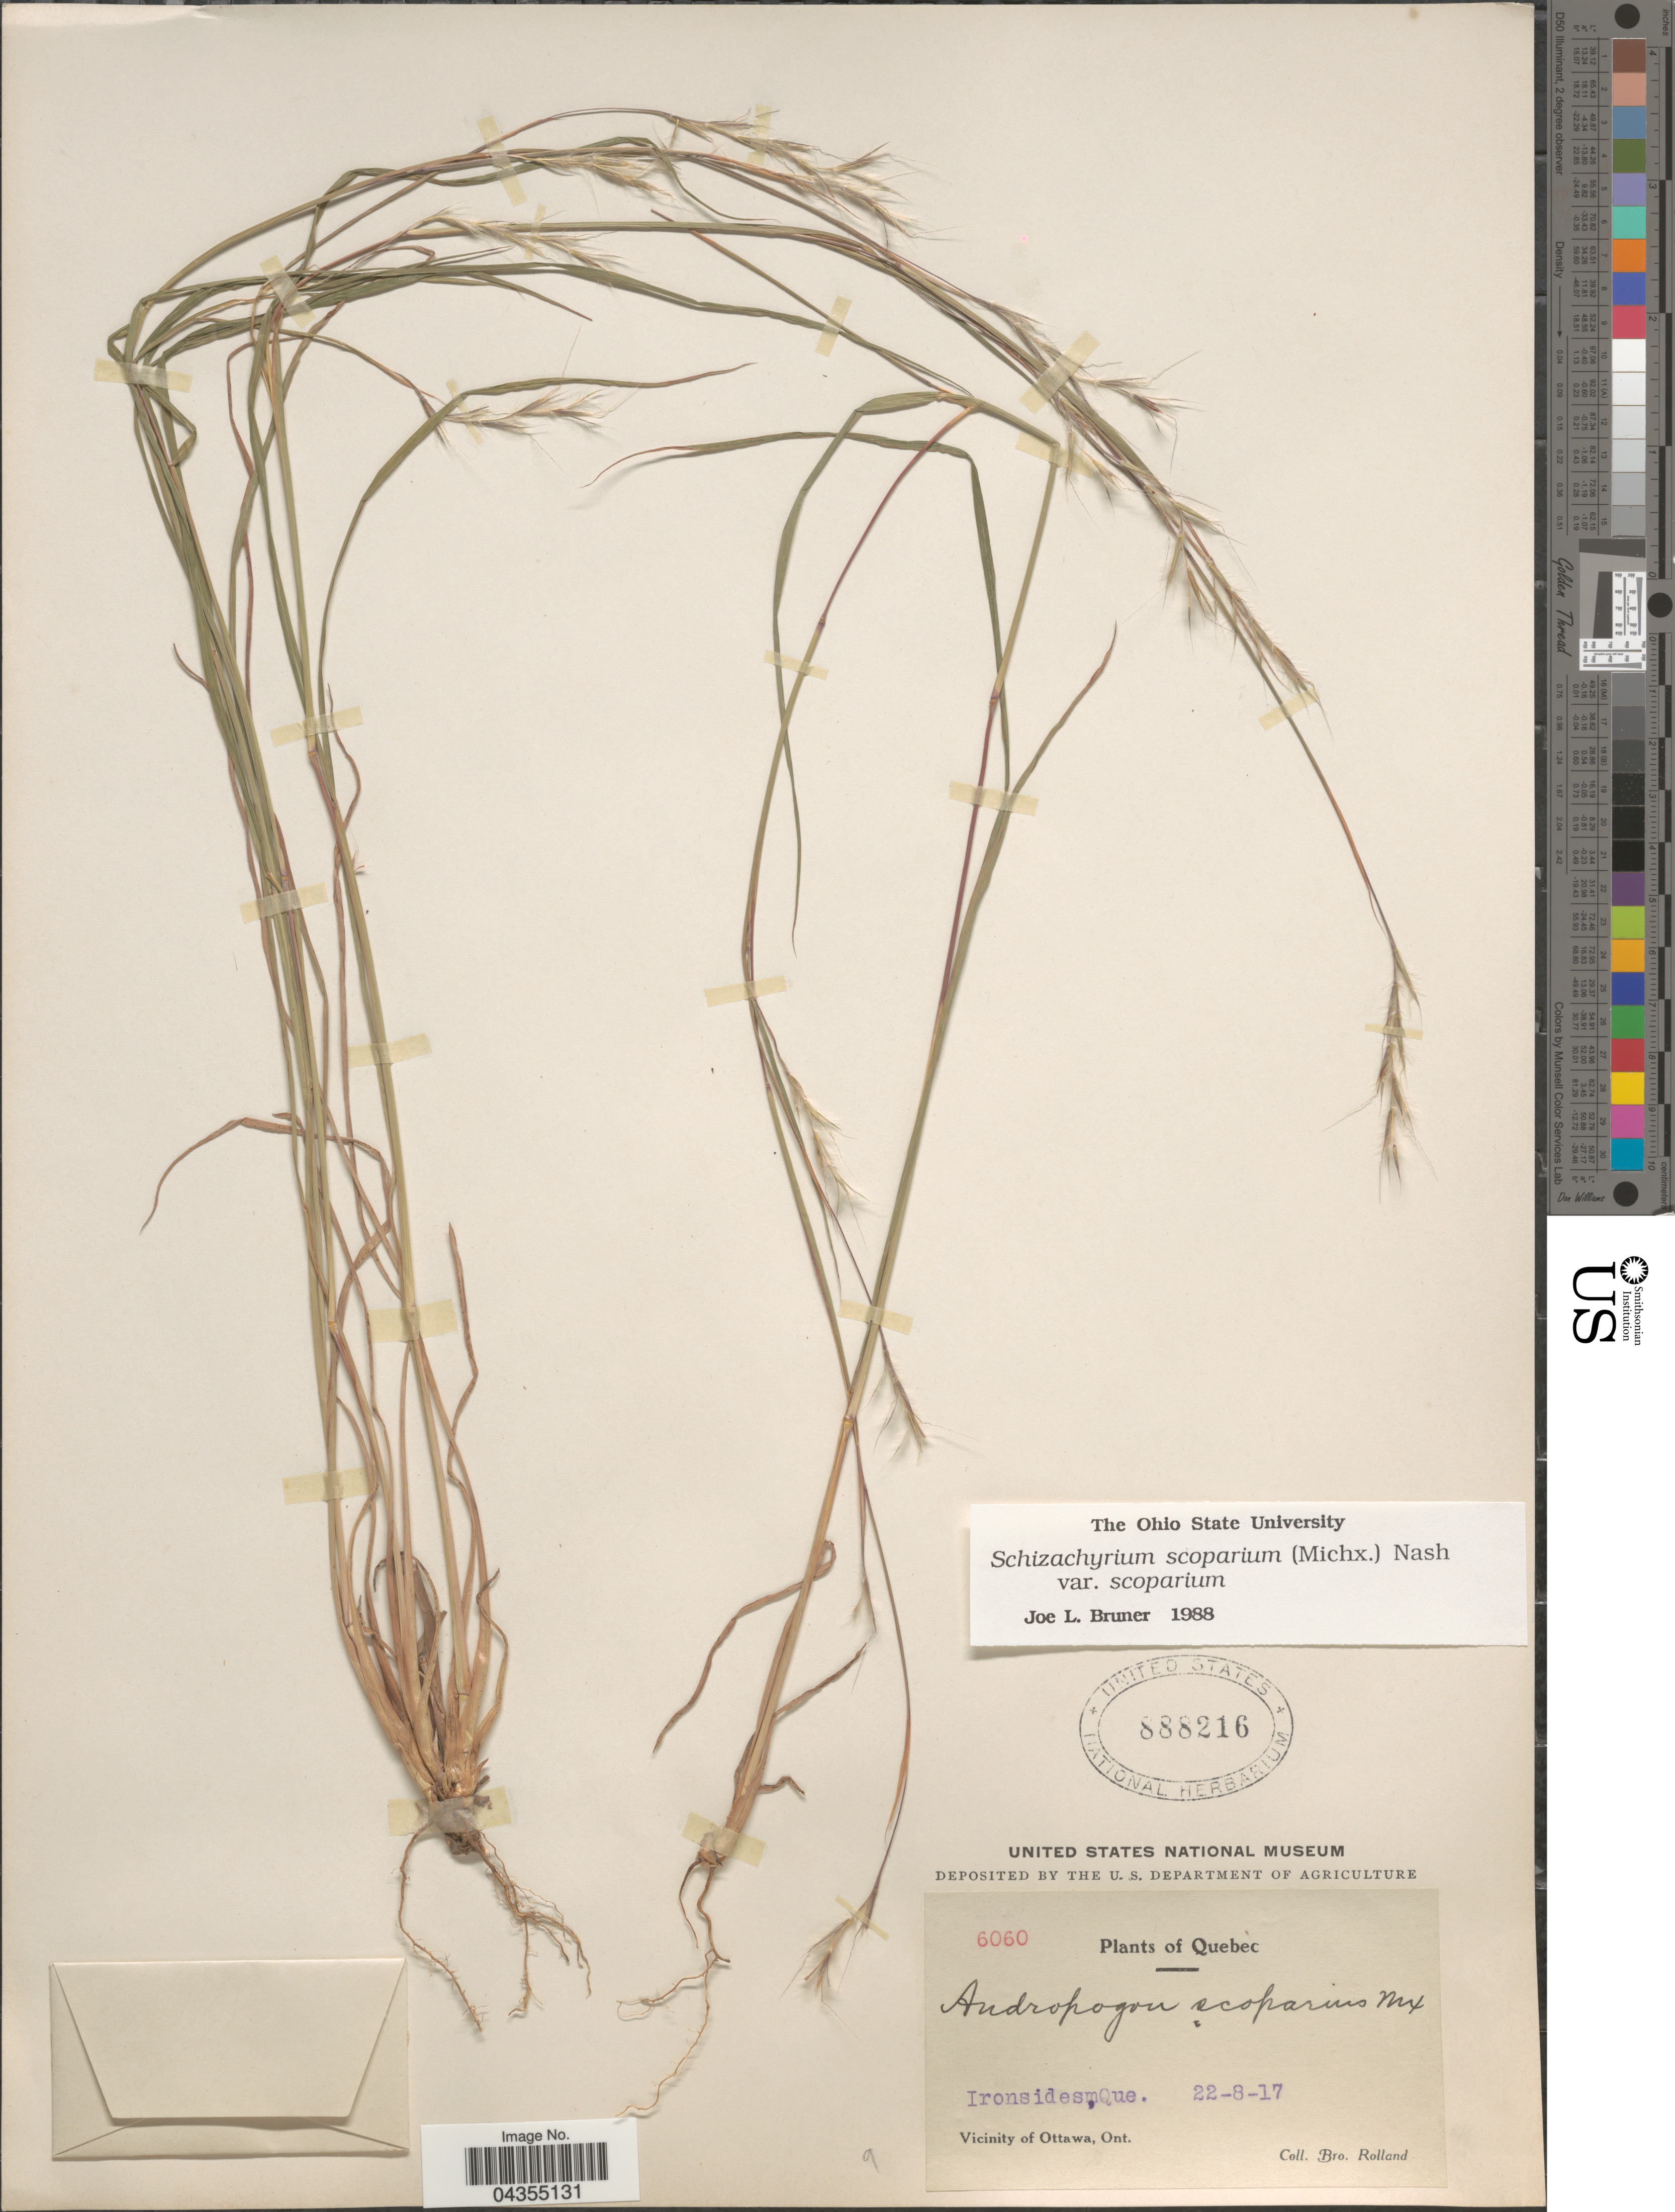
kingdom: Plantae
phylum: Tracheophyta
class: Liliopsida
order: Poales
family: Poaceae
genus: Schizachyrium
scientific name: Schizachyrium scoparium var. scoparium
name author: (Michx.) Nash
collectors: B. Rolland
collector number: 6060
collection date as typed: Transcribed d/m/y: 22/8/17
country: Canada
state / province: Quebec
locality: Ironsides, Quebec.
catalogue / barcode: US 888216